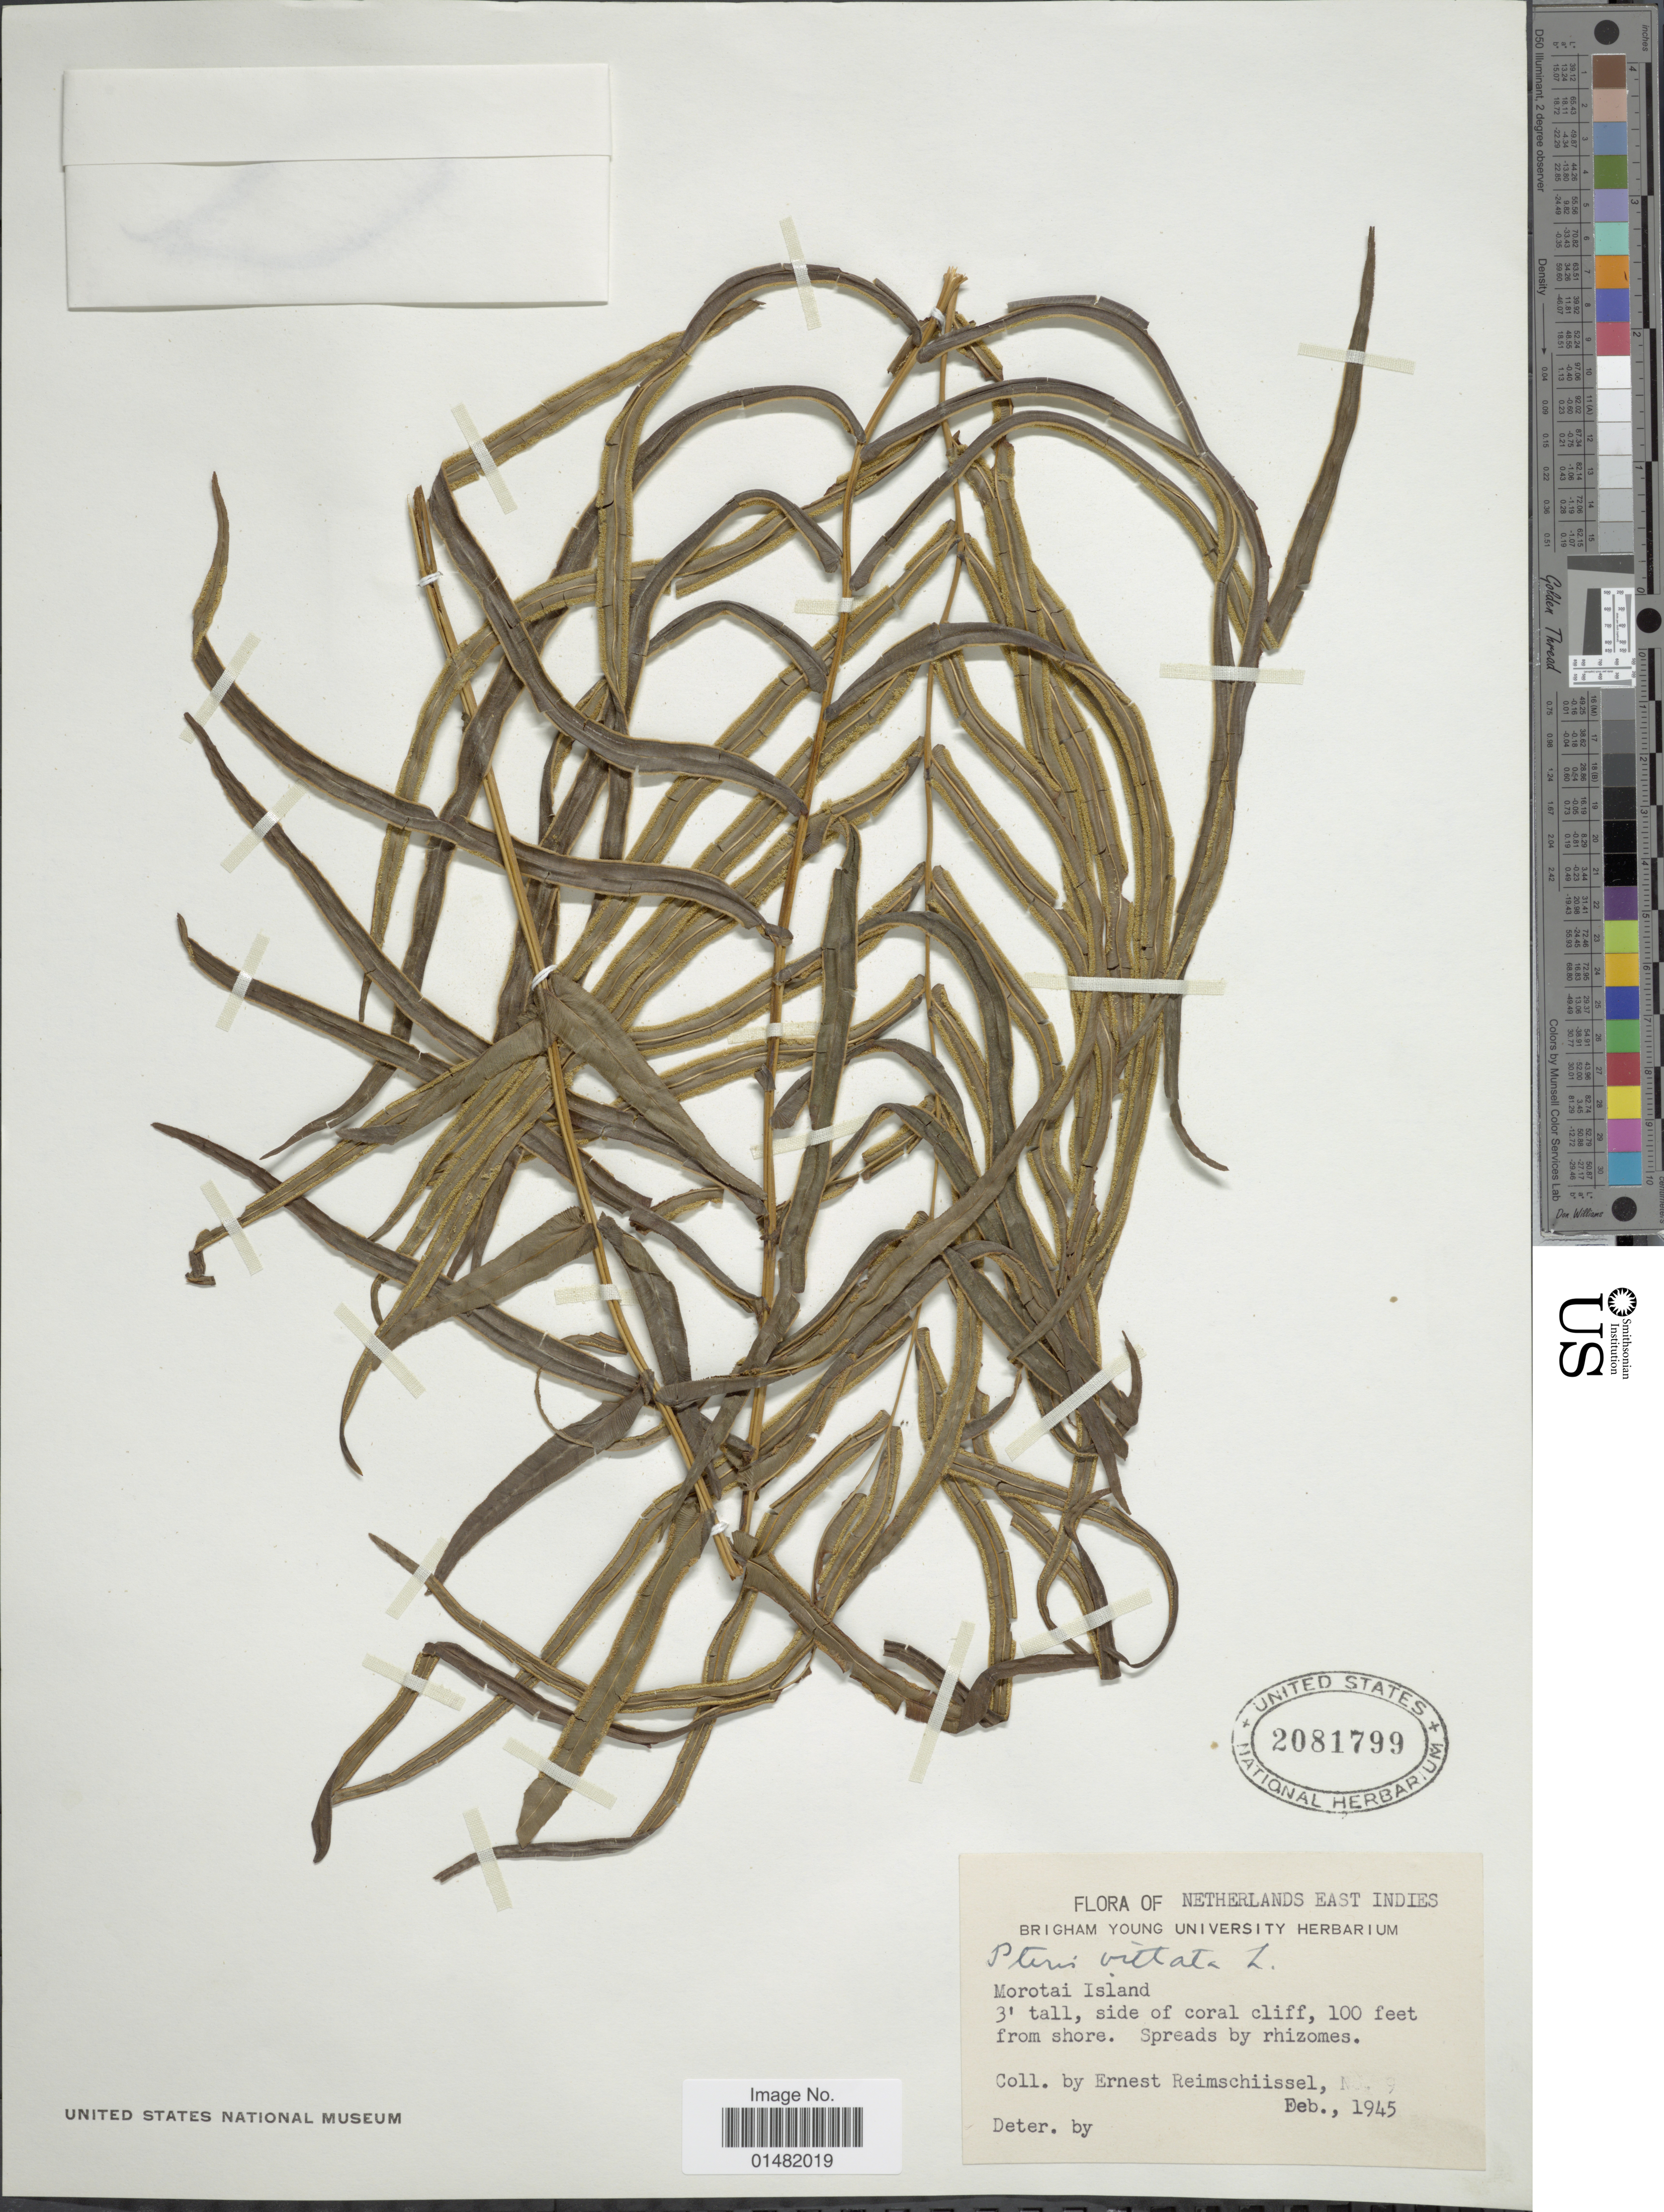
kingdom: Plantae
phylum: Tracheophyta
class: Polypodiopsida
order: Polypodiales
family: Pteridaceae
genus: Pteris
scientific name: Pteris vittata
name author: L.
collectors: E. Reimschiissel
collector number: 9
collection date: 1945-02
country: Indonesia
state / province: Maluku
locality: Morotai Island, Netherlands East Indies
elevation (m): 30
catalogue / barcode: US 2081799